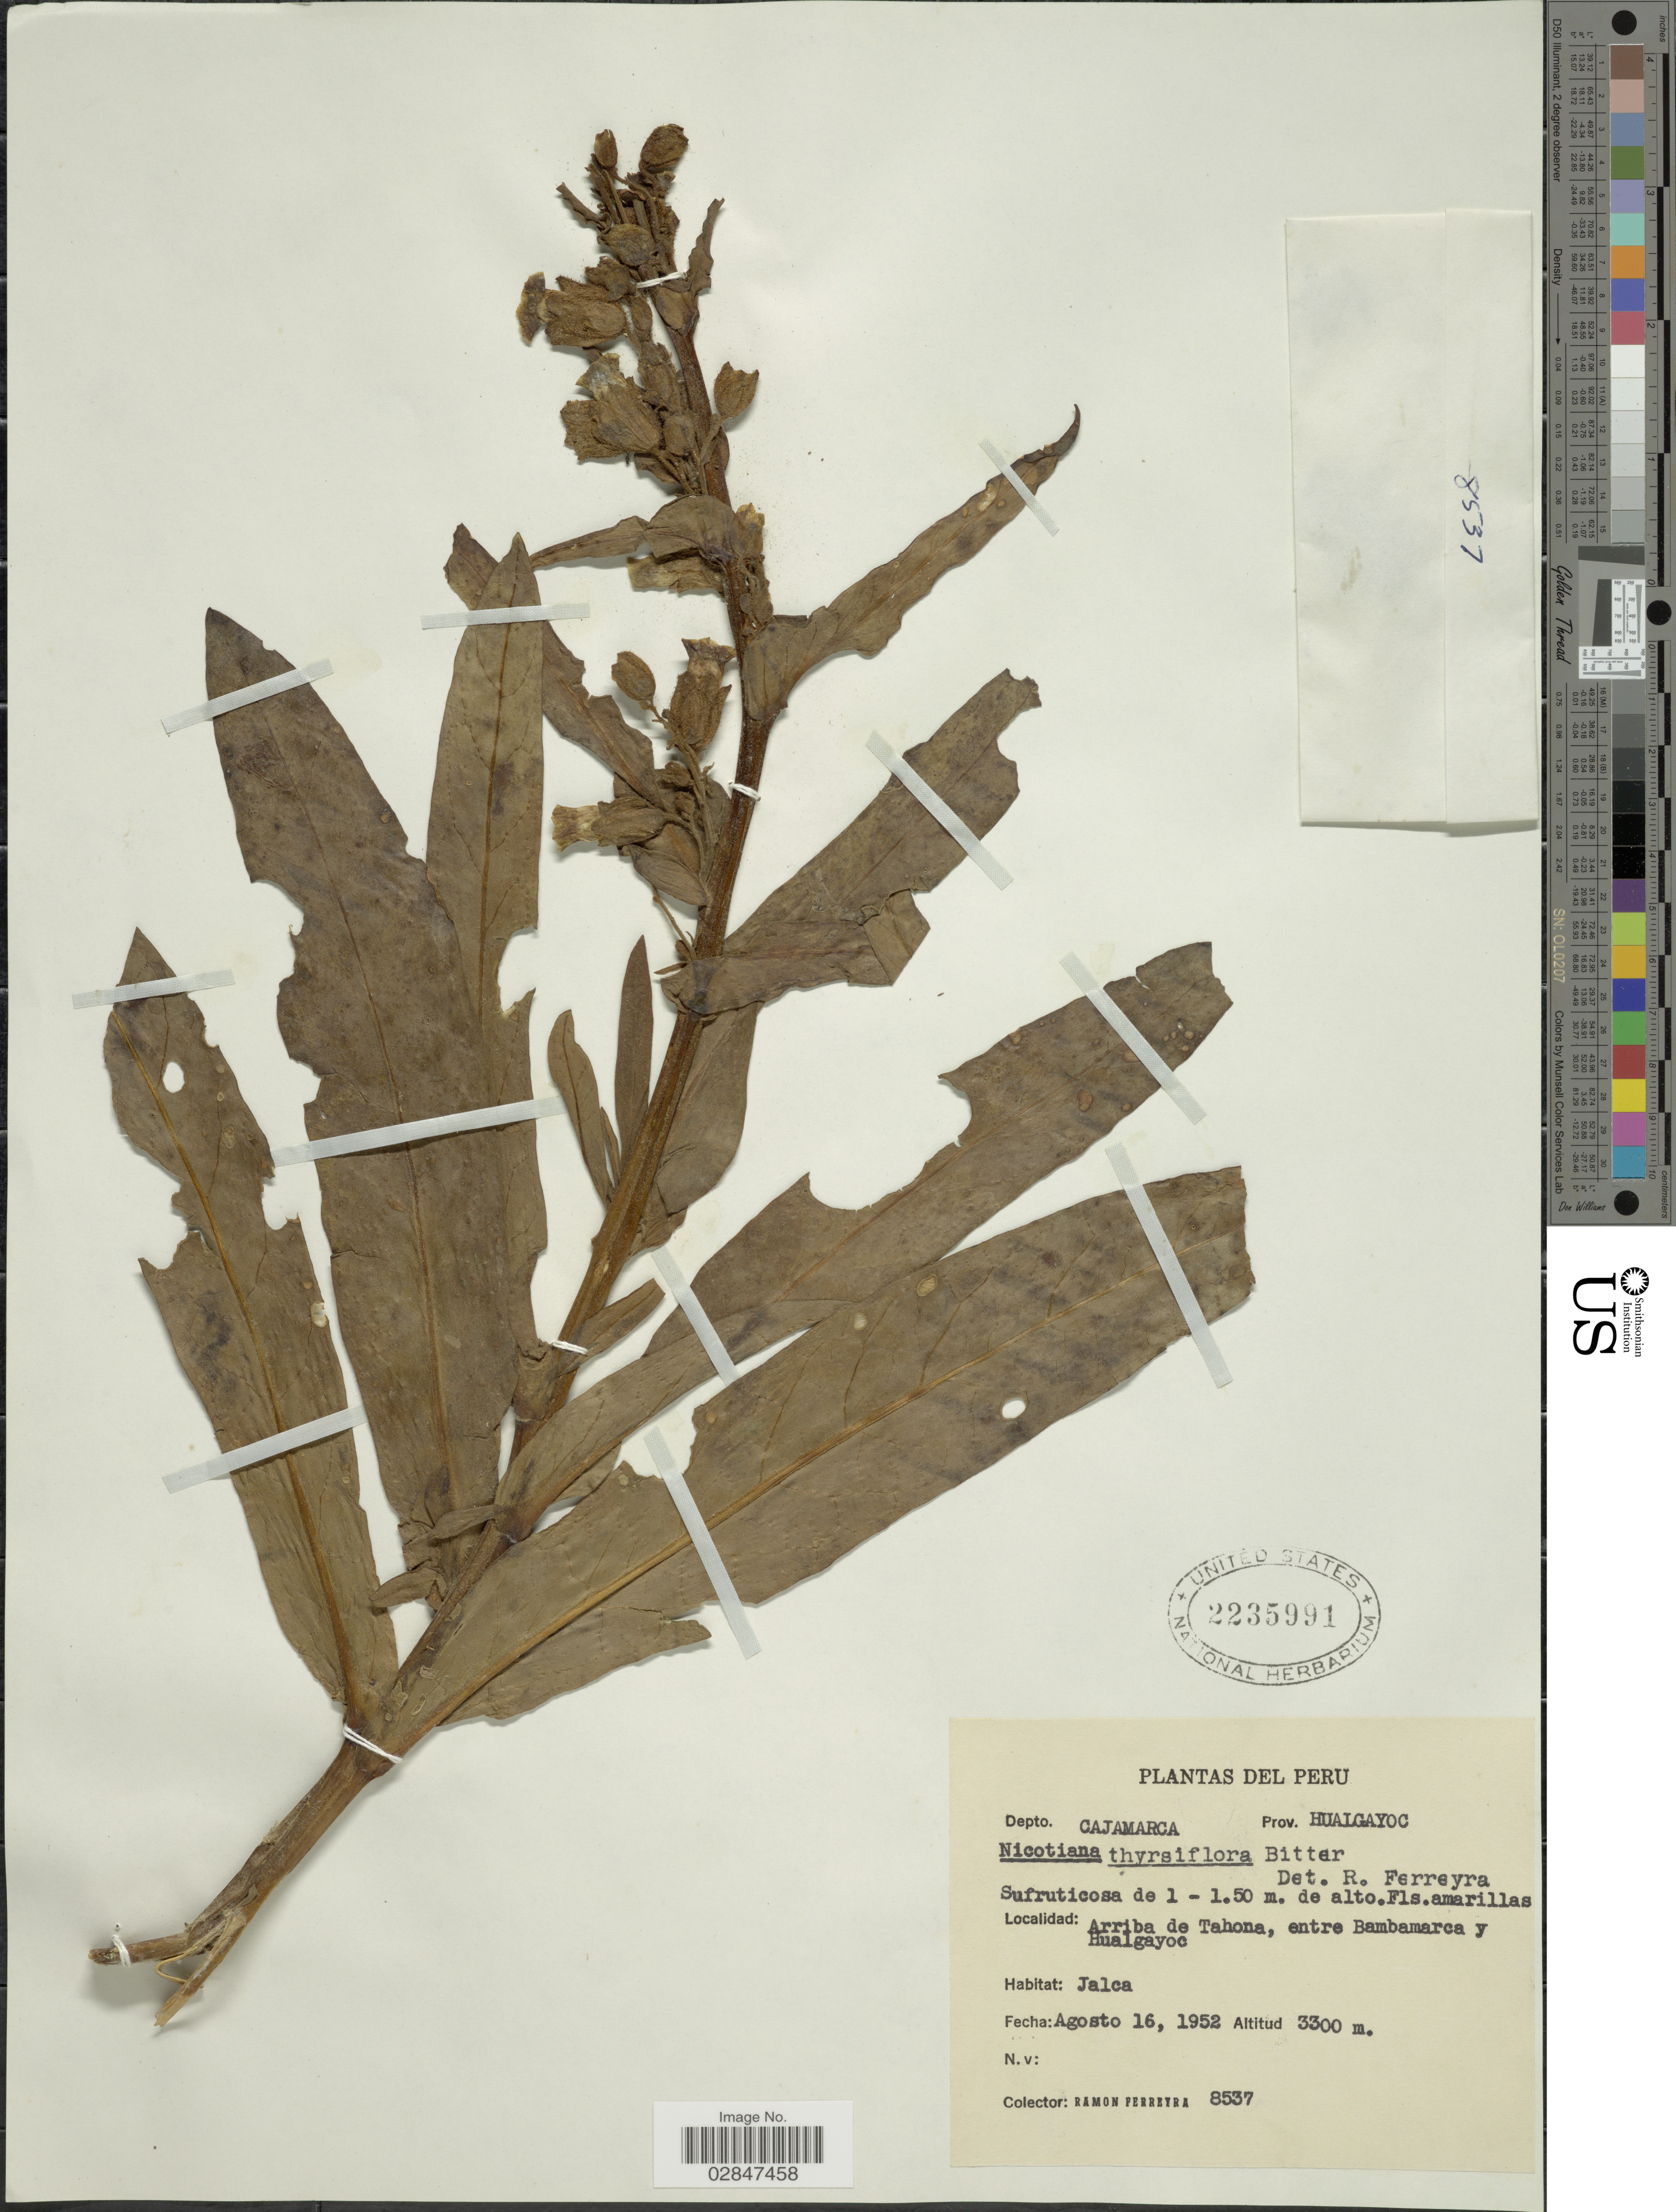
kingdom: Plantae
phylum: Tracheophyta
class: Magnoliopsida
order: Solanales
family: Solanaceae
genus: Nicotiana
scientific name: Nicotiana thyrsiflora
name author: Goodsp.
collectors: R. A. Ferreyra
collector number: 8537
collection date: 1952-08-16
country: Peru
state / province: Cajamarca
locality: Depto. Cajamarca, Prov. Hualgayoc, Arriba de Tahona, entre Bambamarca y Hualgayoc.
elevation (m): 3300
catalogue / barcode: US 2235991